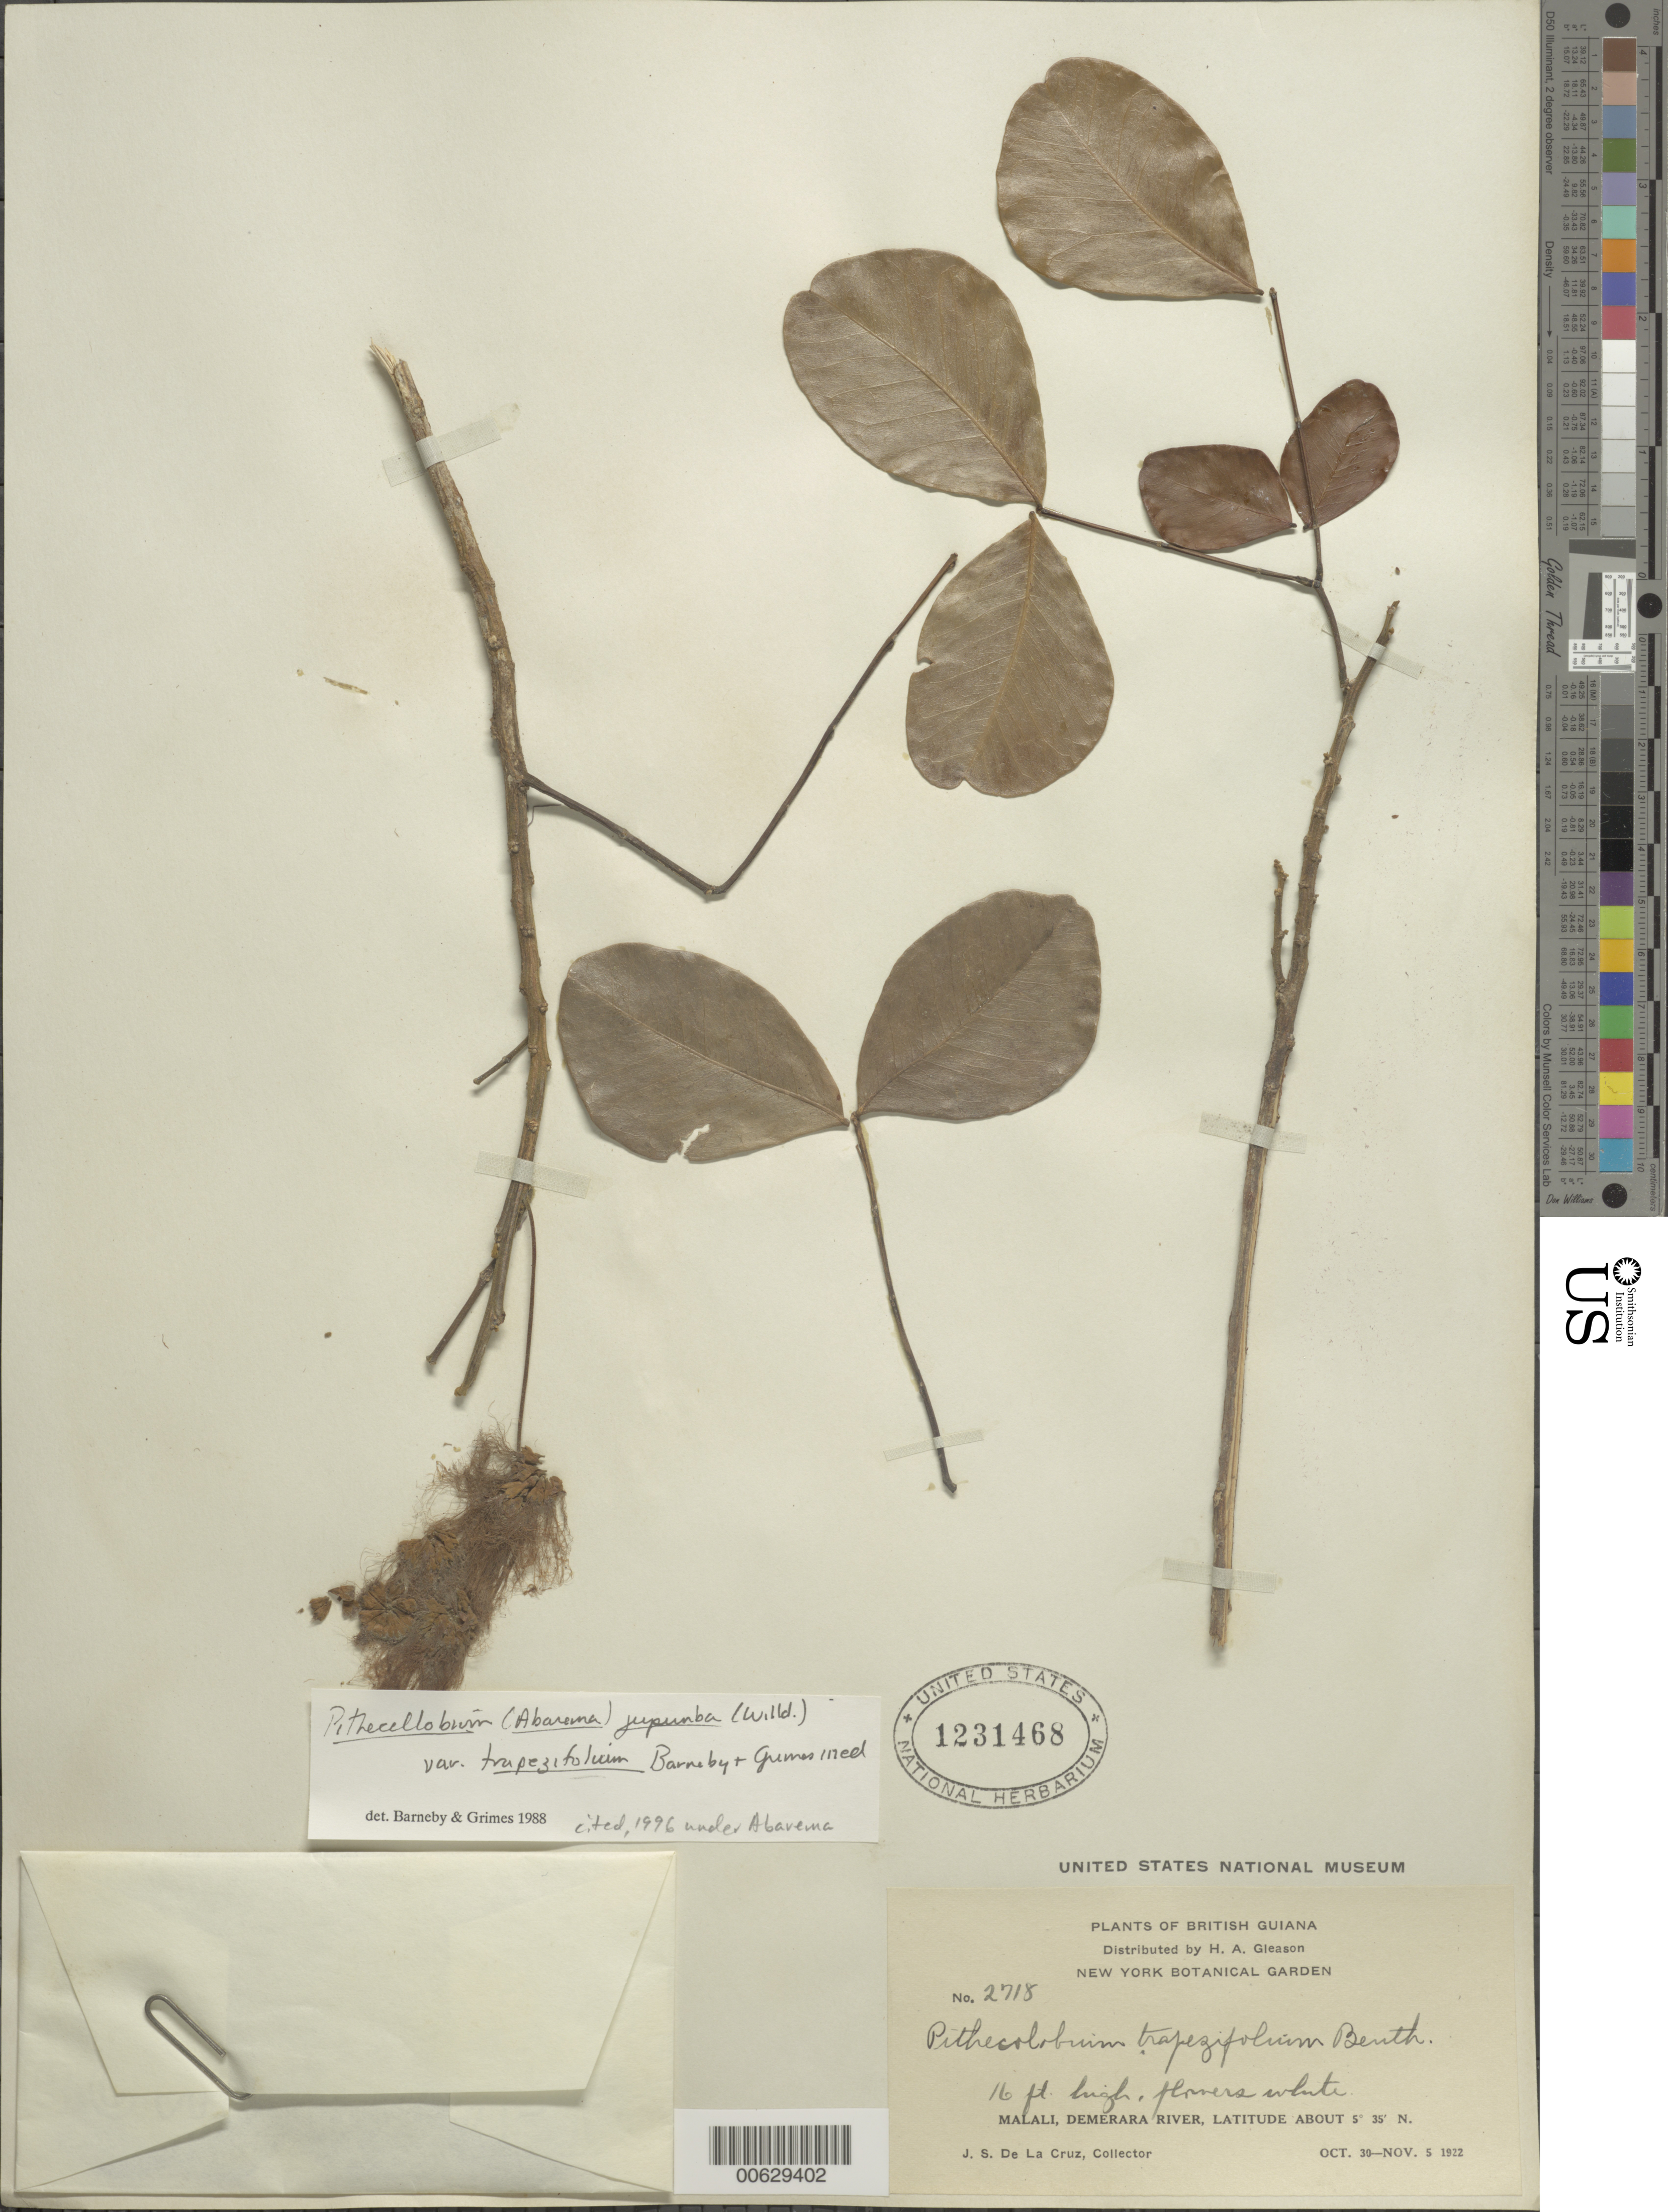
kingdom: Plantae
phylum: Tracheophyta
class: Magnoliopsida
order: Fabales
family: Fabaceae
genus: Jupunba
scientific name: Jupunba trapezifolia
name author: (Vahl) Moldenke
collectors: J. S. de la Cruz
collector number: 2718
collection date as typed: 30-Oct-22 to 5-Nov-22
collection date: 1922-10-30/1922-11-05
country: Guyana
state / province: U. Demerara-Berbice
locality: Malali, Demerara R.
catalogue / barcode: US 1231468